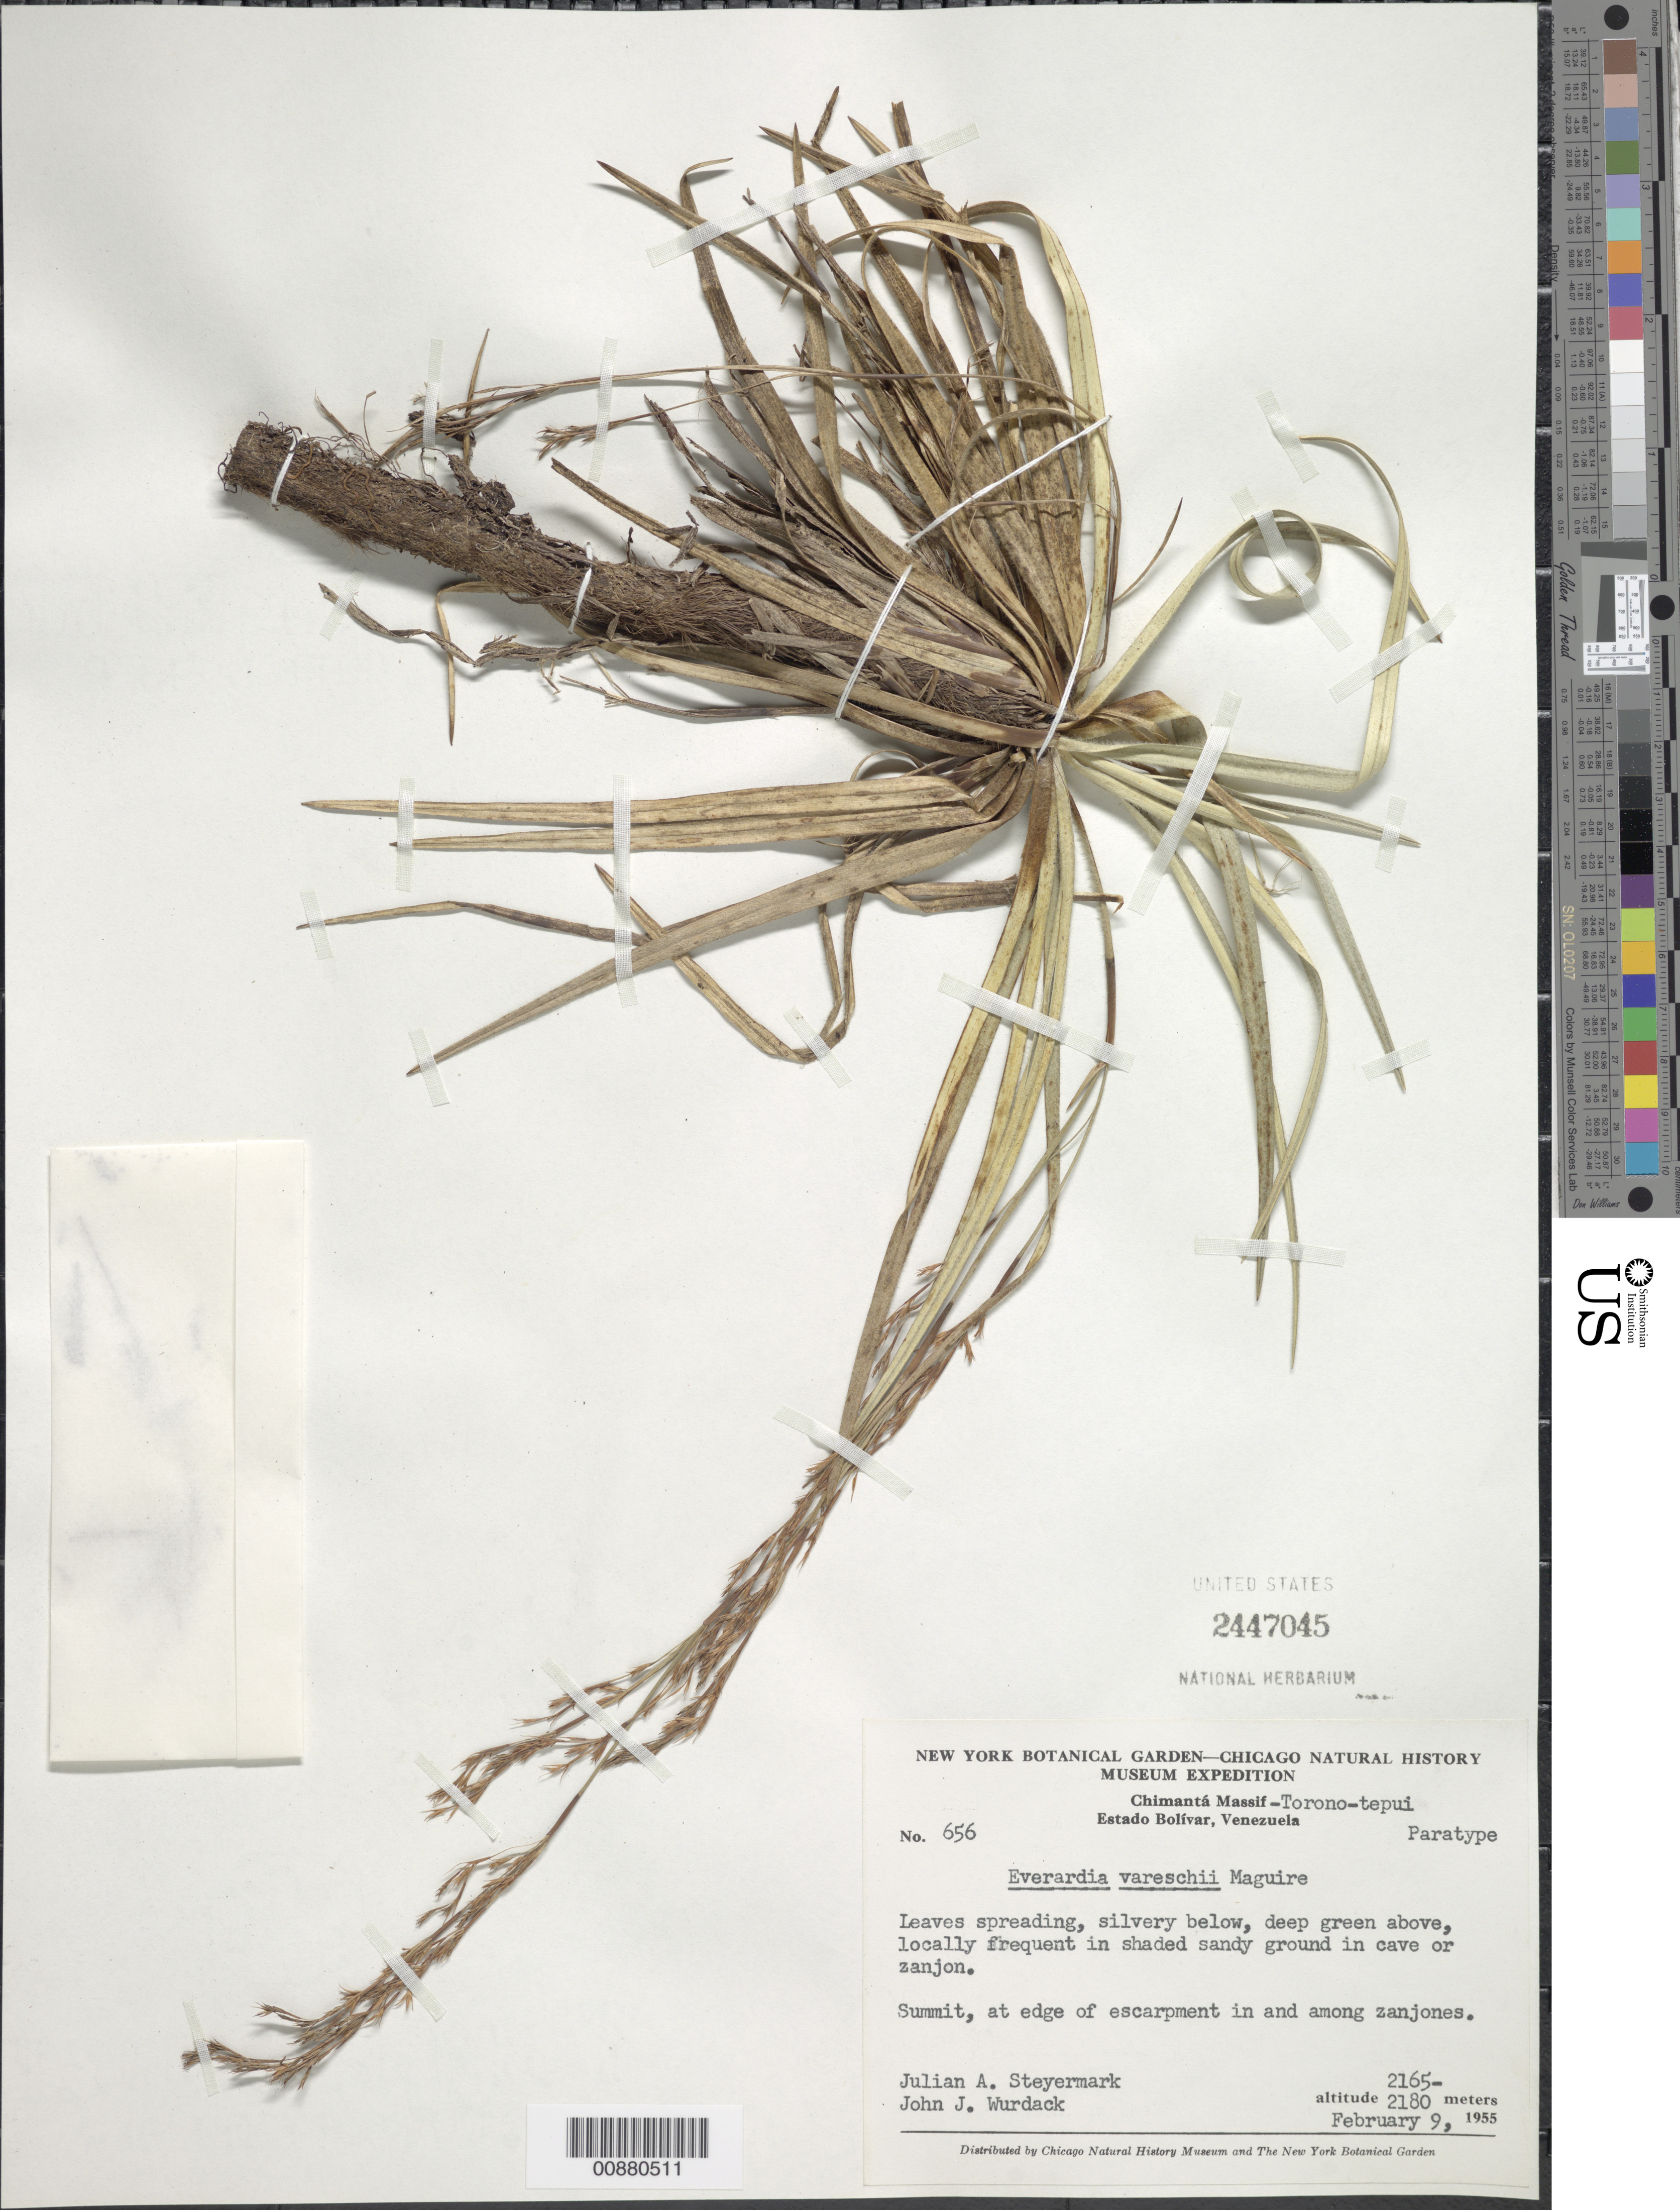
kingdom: Plantae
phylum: Tracheophyta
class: Liliopsida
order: Poales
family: Cyperaceae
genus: Cephalocarpus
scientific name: Cephalocarpus vareschii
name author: (Maguire) S.M. Costa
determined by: Strong, Mark T., (BOT), Smithsonian Institution - National Museum of Natural History (UNITED STATES)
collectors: J. Steyermark & J. J. Wurdack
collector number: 55 656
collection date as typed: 9-Feb-55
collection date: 1955-02-09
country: Venezuela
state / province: Bolívar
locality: Chimantá Massif, Torono-tepuí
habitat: Summit, at edge of escarpment in and among zanjones; in shaded sandy ground in cave of zanjon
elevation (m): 2165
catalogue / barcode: US 2447045